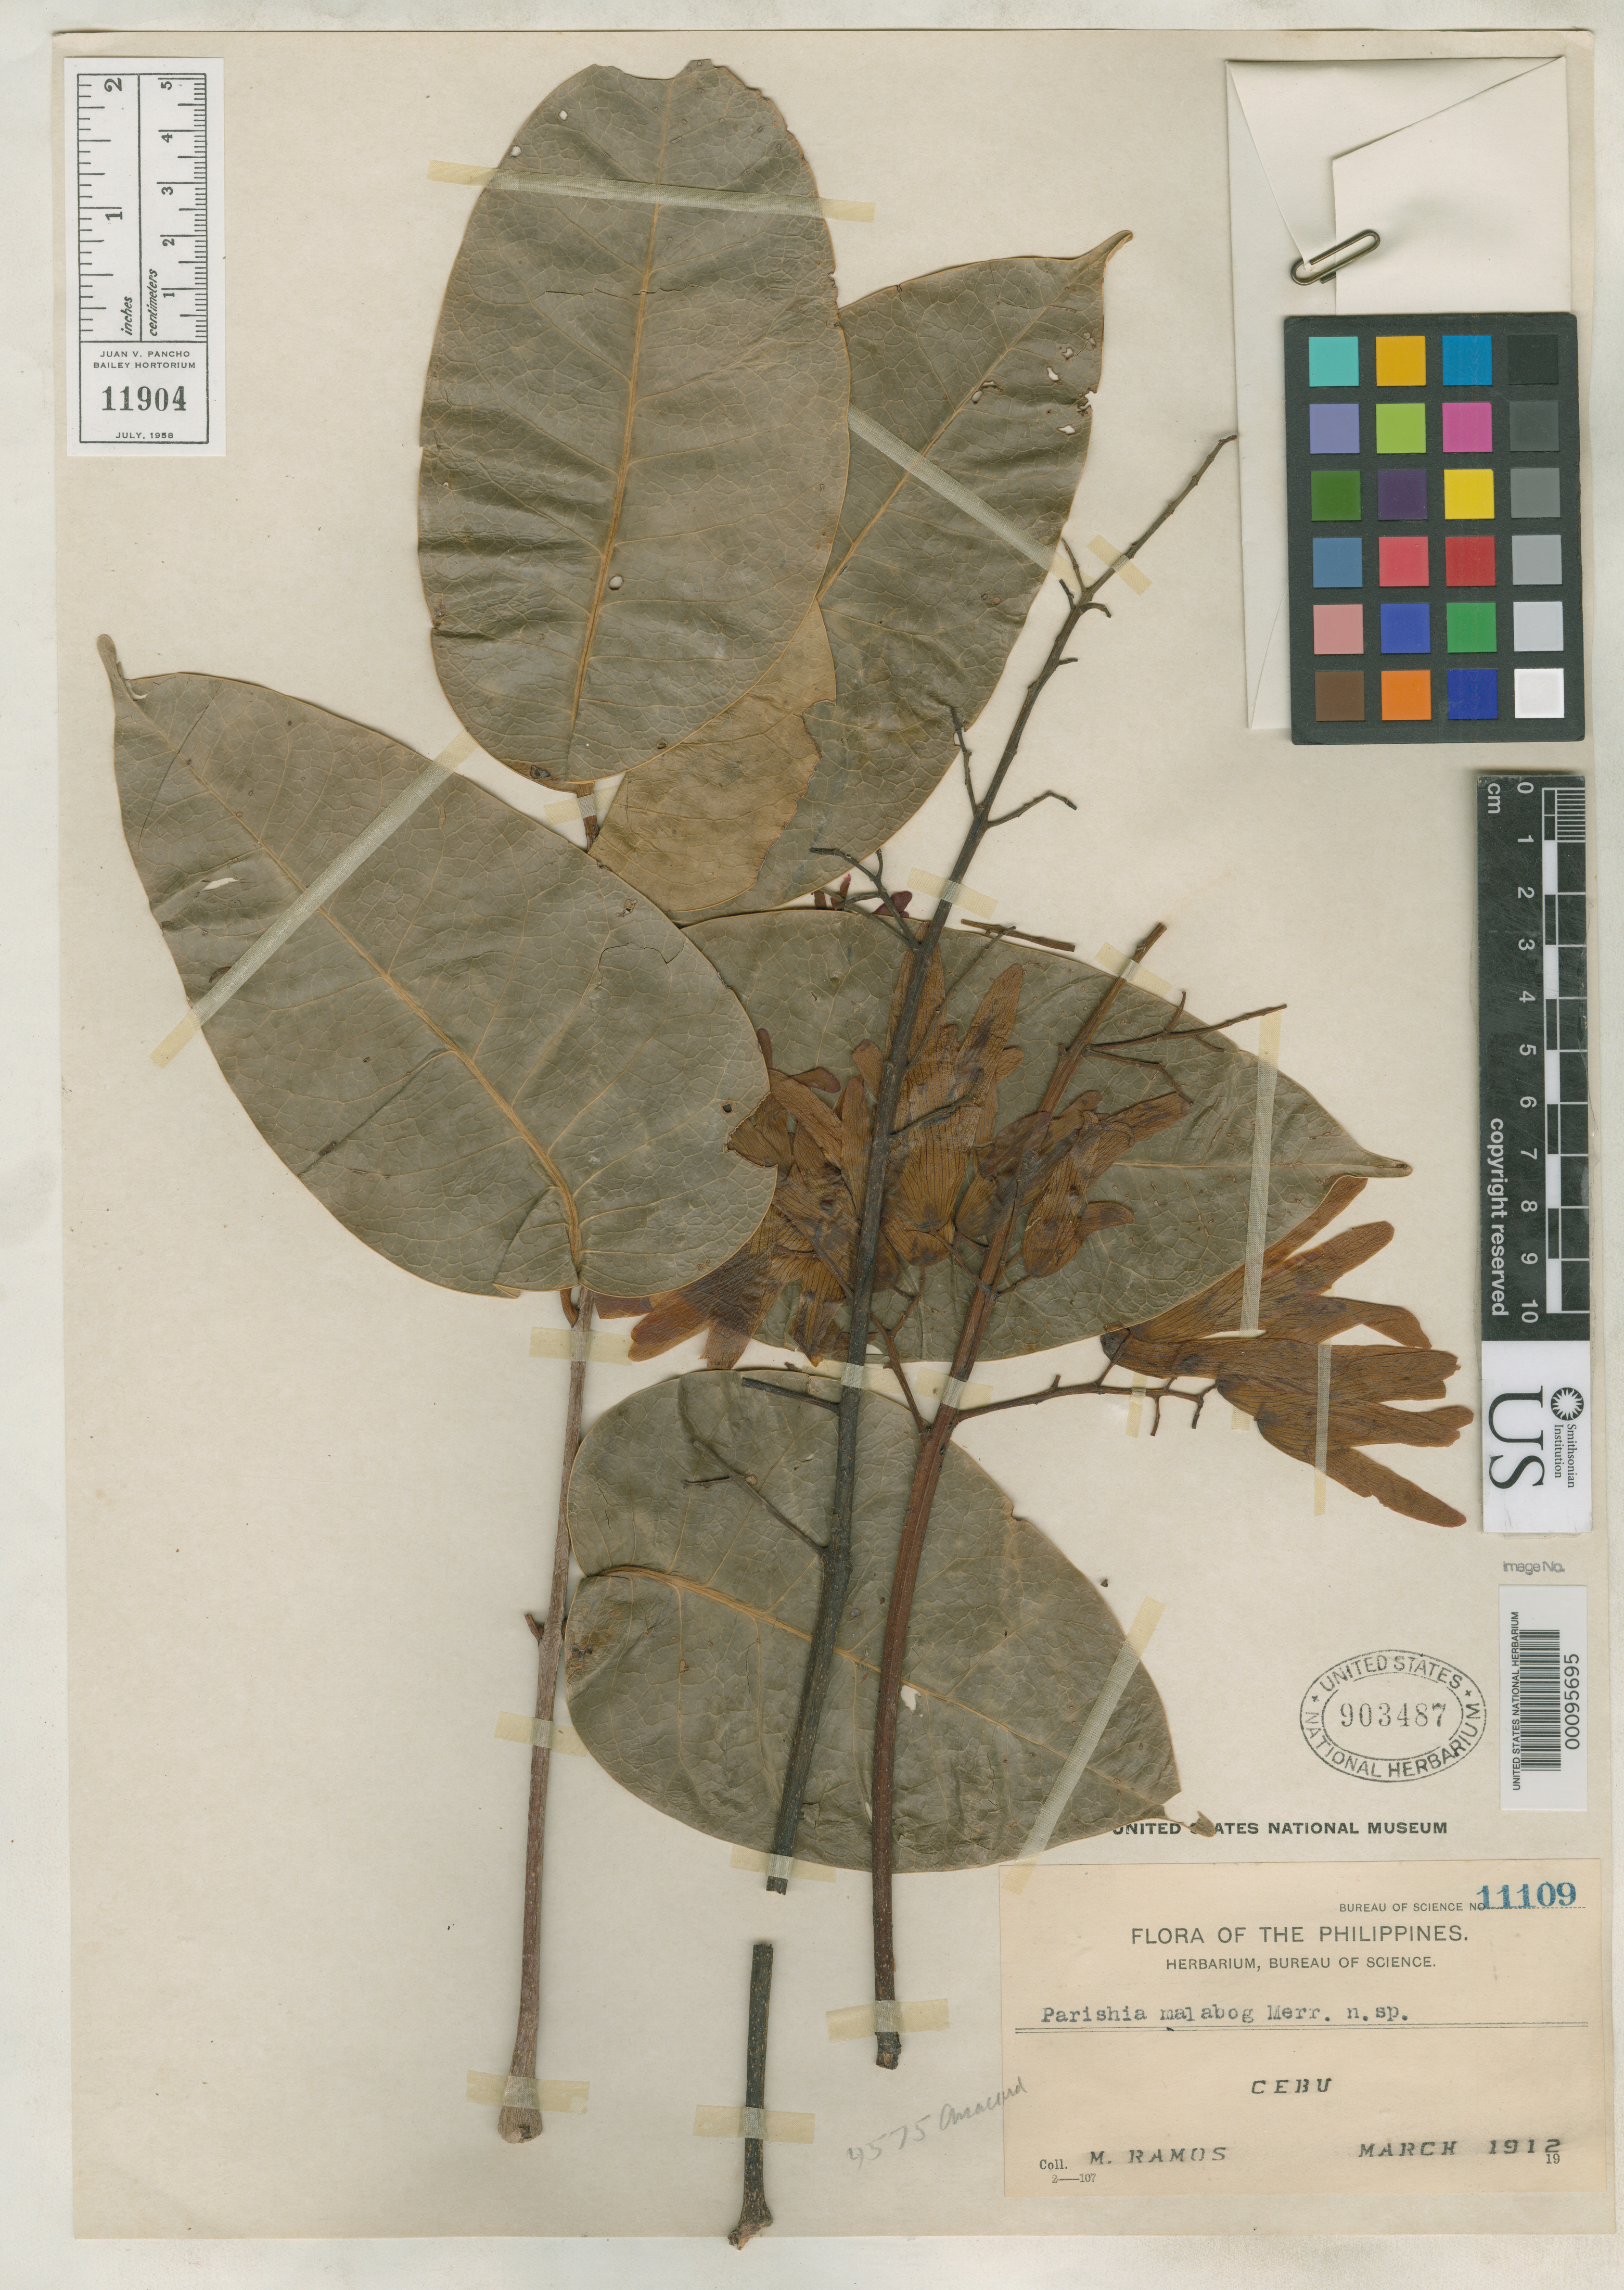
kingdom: Plantae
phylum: Tracheophyta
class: Magnoliopsida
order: Sapindales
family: Anacardiaceae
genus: Parishia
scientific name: Parishia malabog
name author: Merr.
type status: Isotype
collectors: M. Ramos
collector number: Bur. Sci. 11109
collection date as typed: Mar 1912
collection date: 1912-03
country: Philippines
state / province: Central Visayas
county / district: Cebu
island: Cebu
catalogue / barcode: US 903487